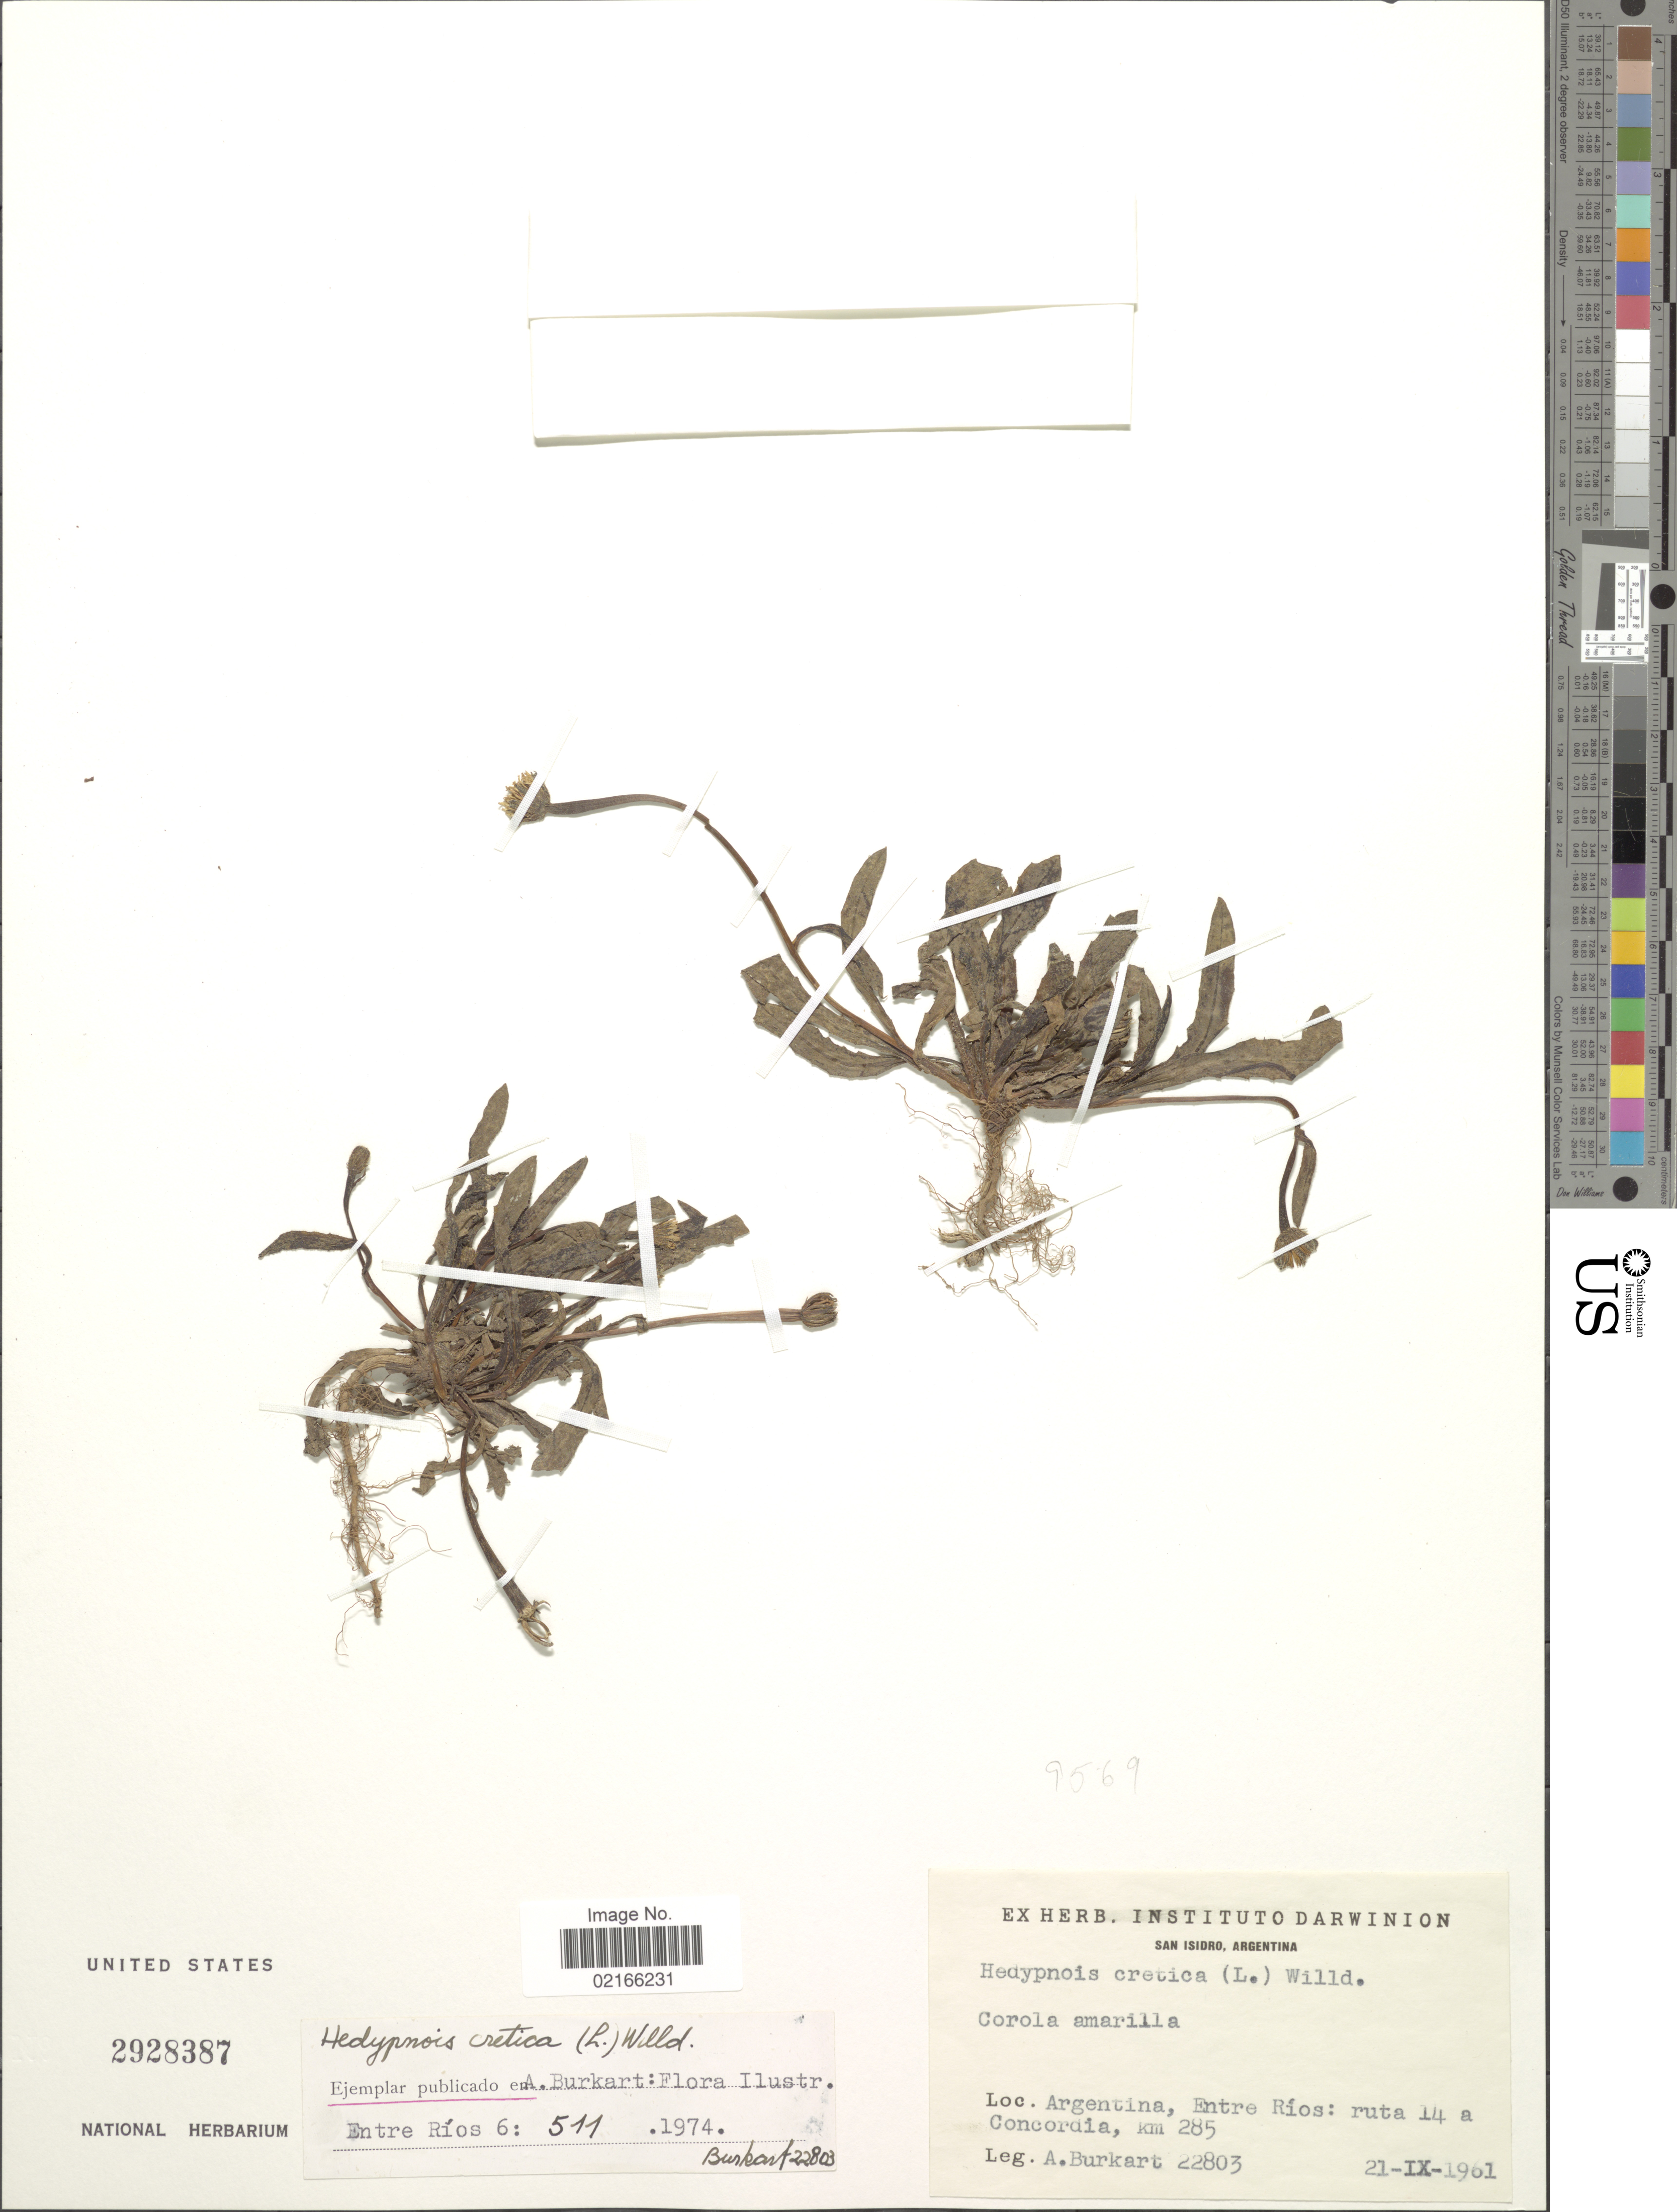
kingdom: Plantae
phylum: Tracheophyta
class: Magnoliopsida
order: Asterales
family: Asteraceae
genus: Hedypnois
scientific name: Hedypnois rhagadioloides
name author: (L.) F.W. Schmidt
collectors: A. E. Burkart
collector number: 22803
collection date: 1901-09-21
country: Argentina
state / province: Entre Rios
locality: Ruta 14 a Concordia, Km 285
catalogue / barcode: US 2928387